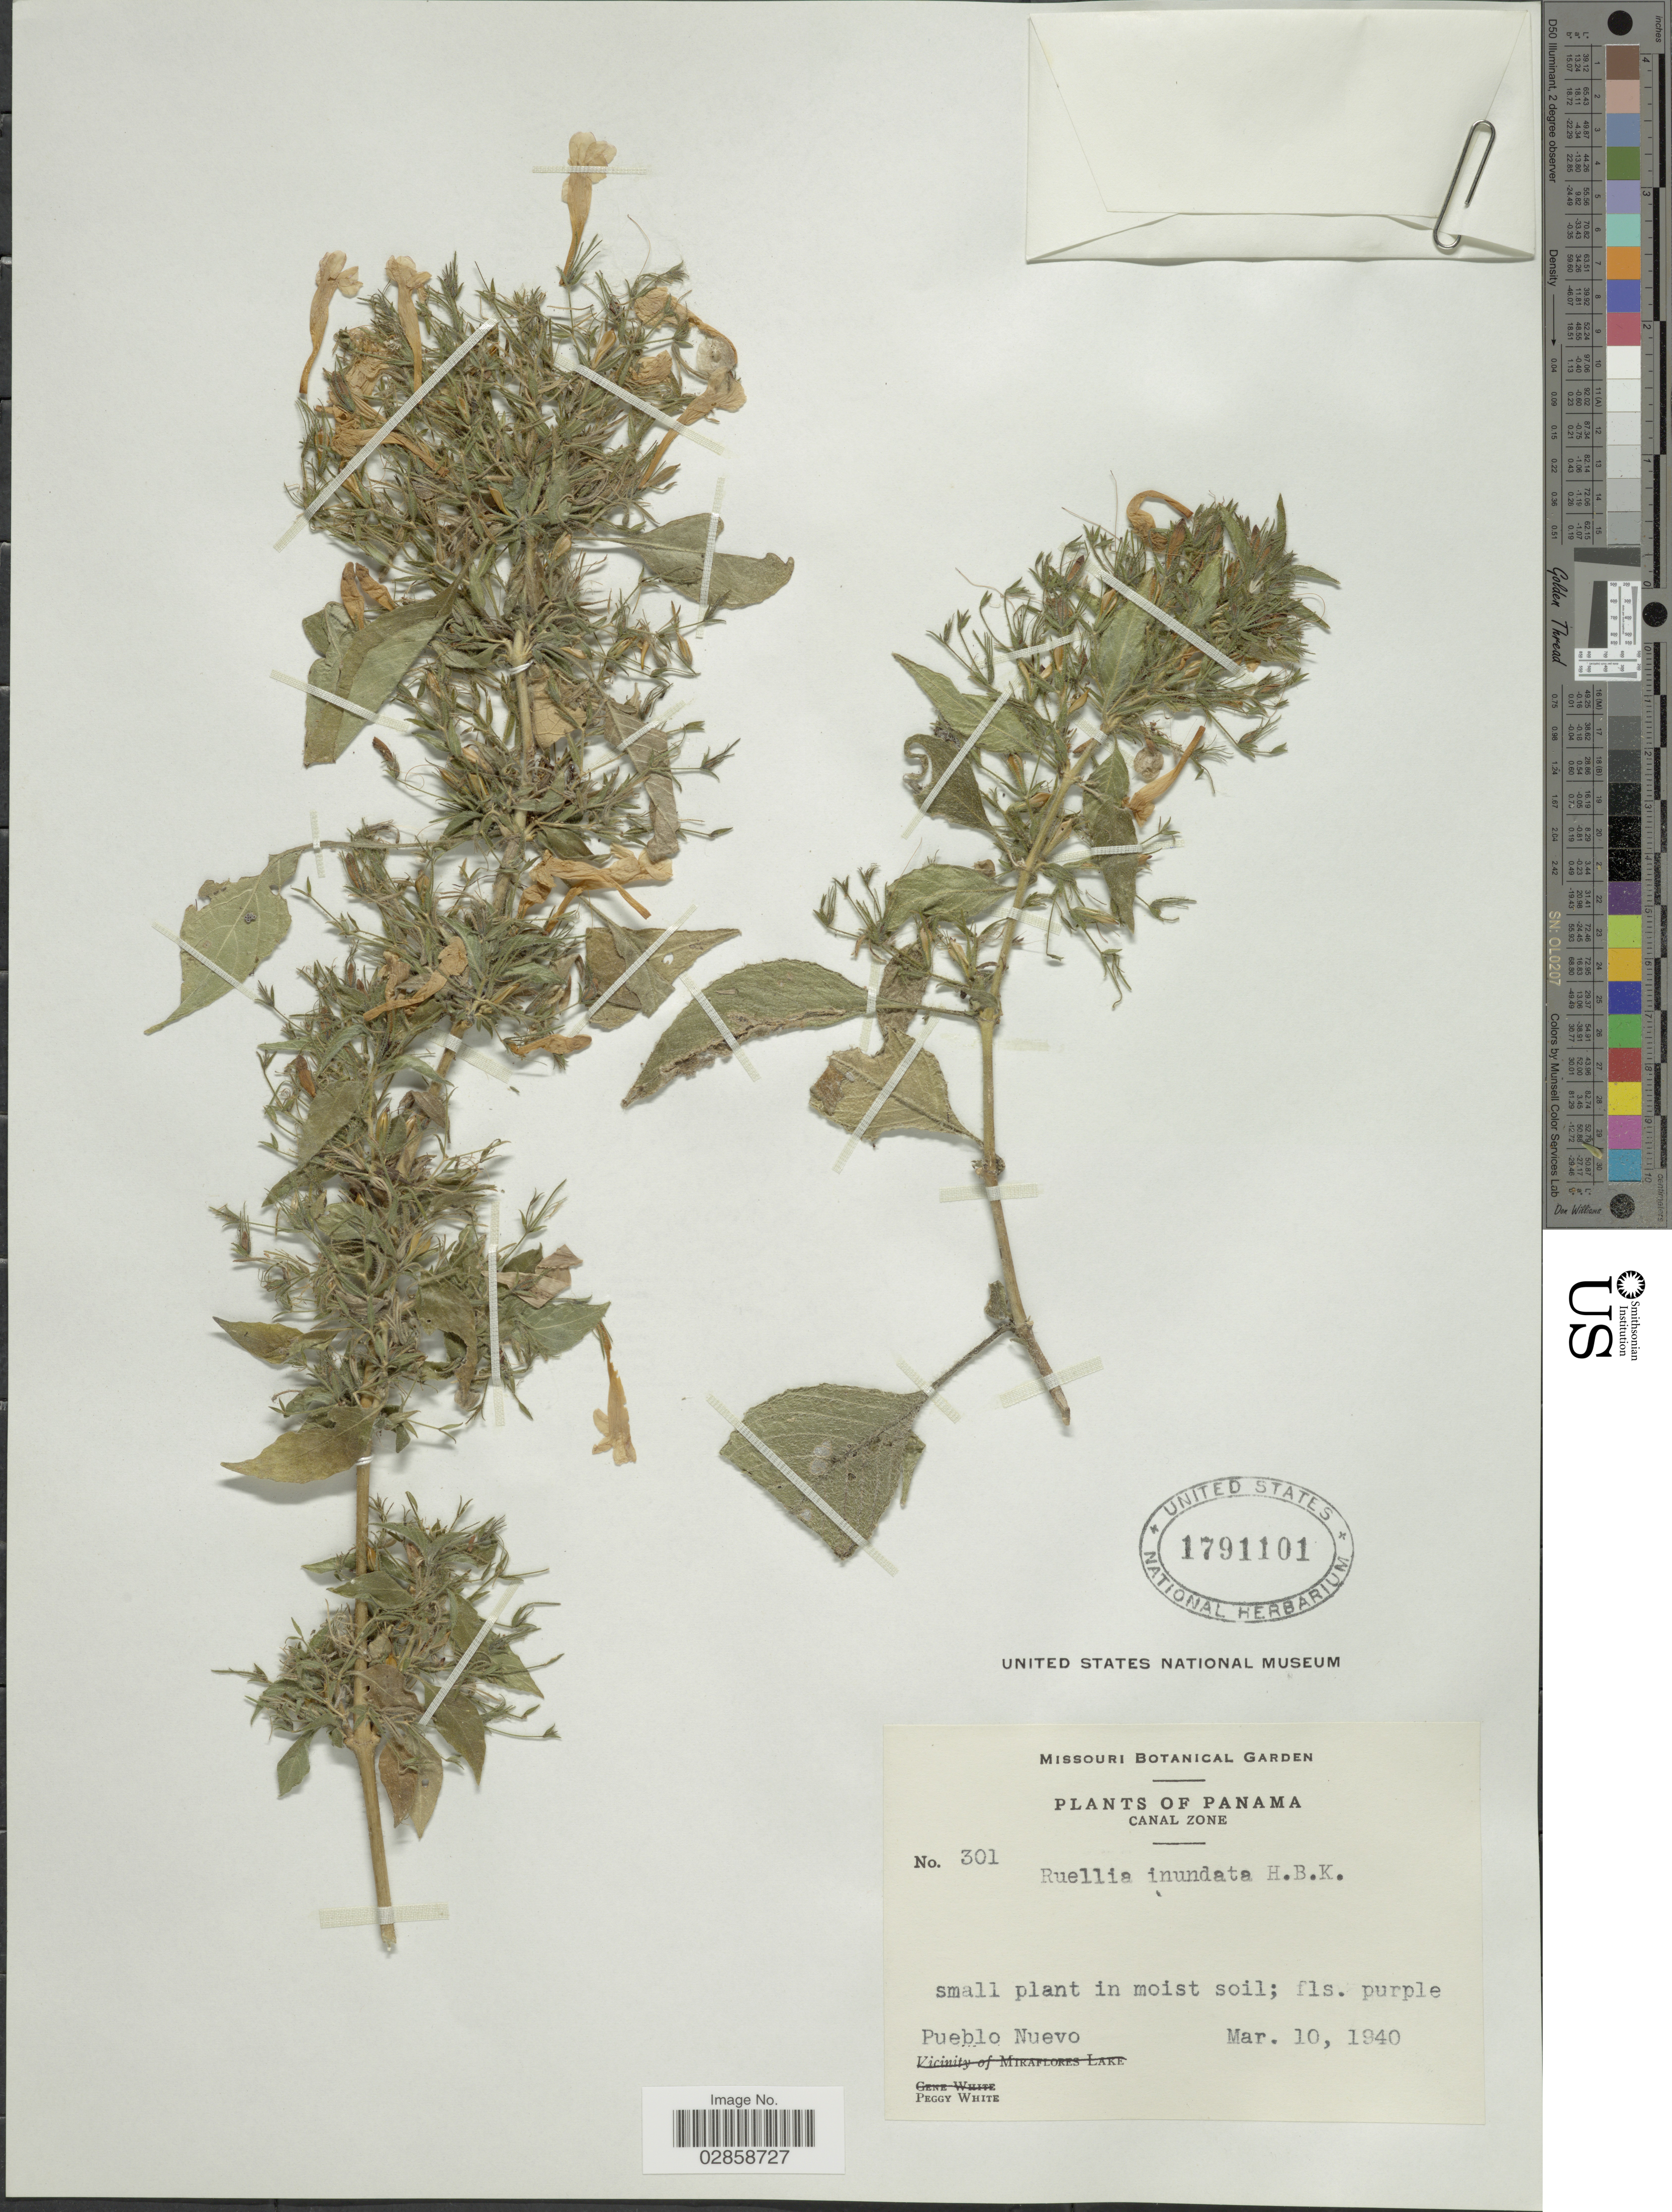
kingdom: Plantae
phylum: Tracheophyta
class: Magnoliopsida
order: Lamiales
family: Acanthaceae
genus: Ruellia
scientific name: Ruellia inundata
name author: Kunth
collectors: P. White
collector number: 301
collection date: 1940-03-10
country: Panama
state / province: Colón / Panamá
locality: Canal Zone. Pueblo Nuevo.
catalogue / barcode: US 1791101